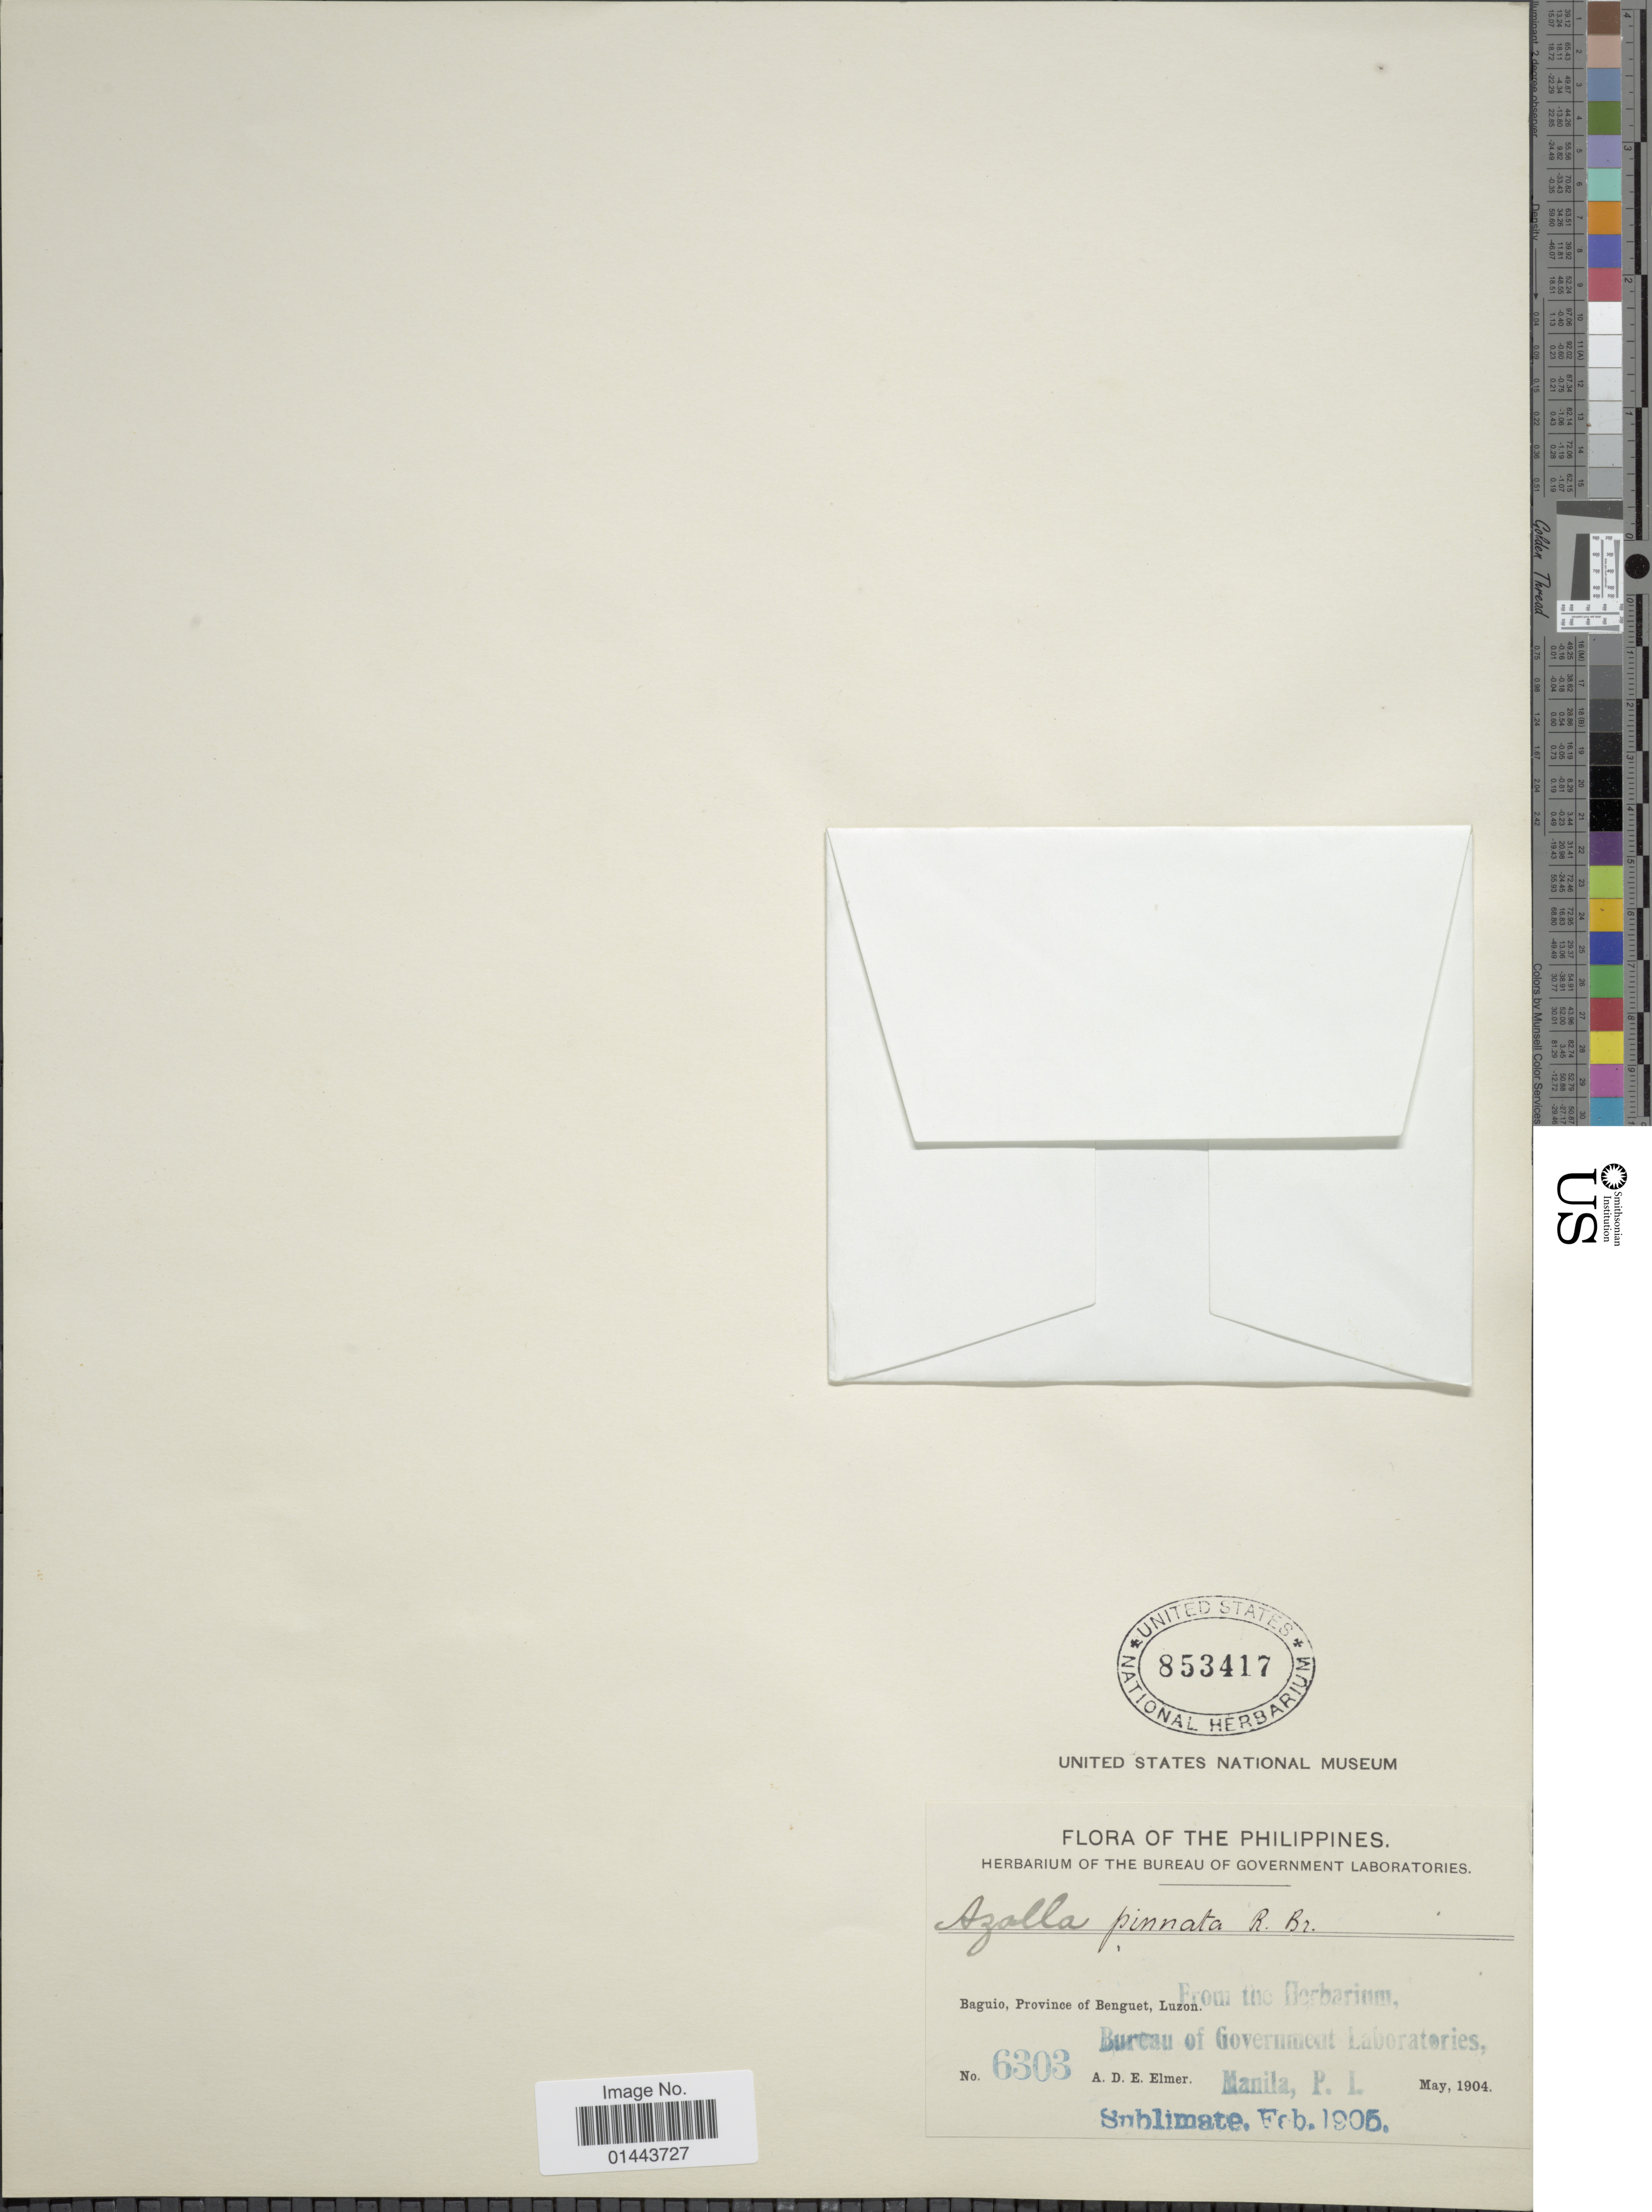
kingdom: Plantae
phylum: Tracheophyta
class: Polypodiopsida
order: Salviniales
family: Salviniaceae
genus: Azolla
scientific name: Azolla pinnata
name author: R. Br.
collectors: A. D. E. Elmer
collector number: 6303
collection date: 1904-05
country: Philippines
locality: Baguio, Province of Benguet, Luzon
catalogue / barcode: US 853417